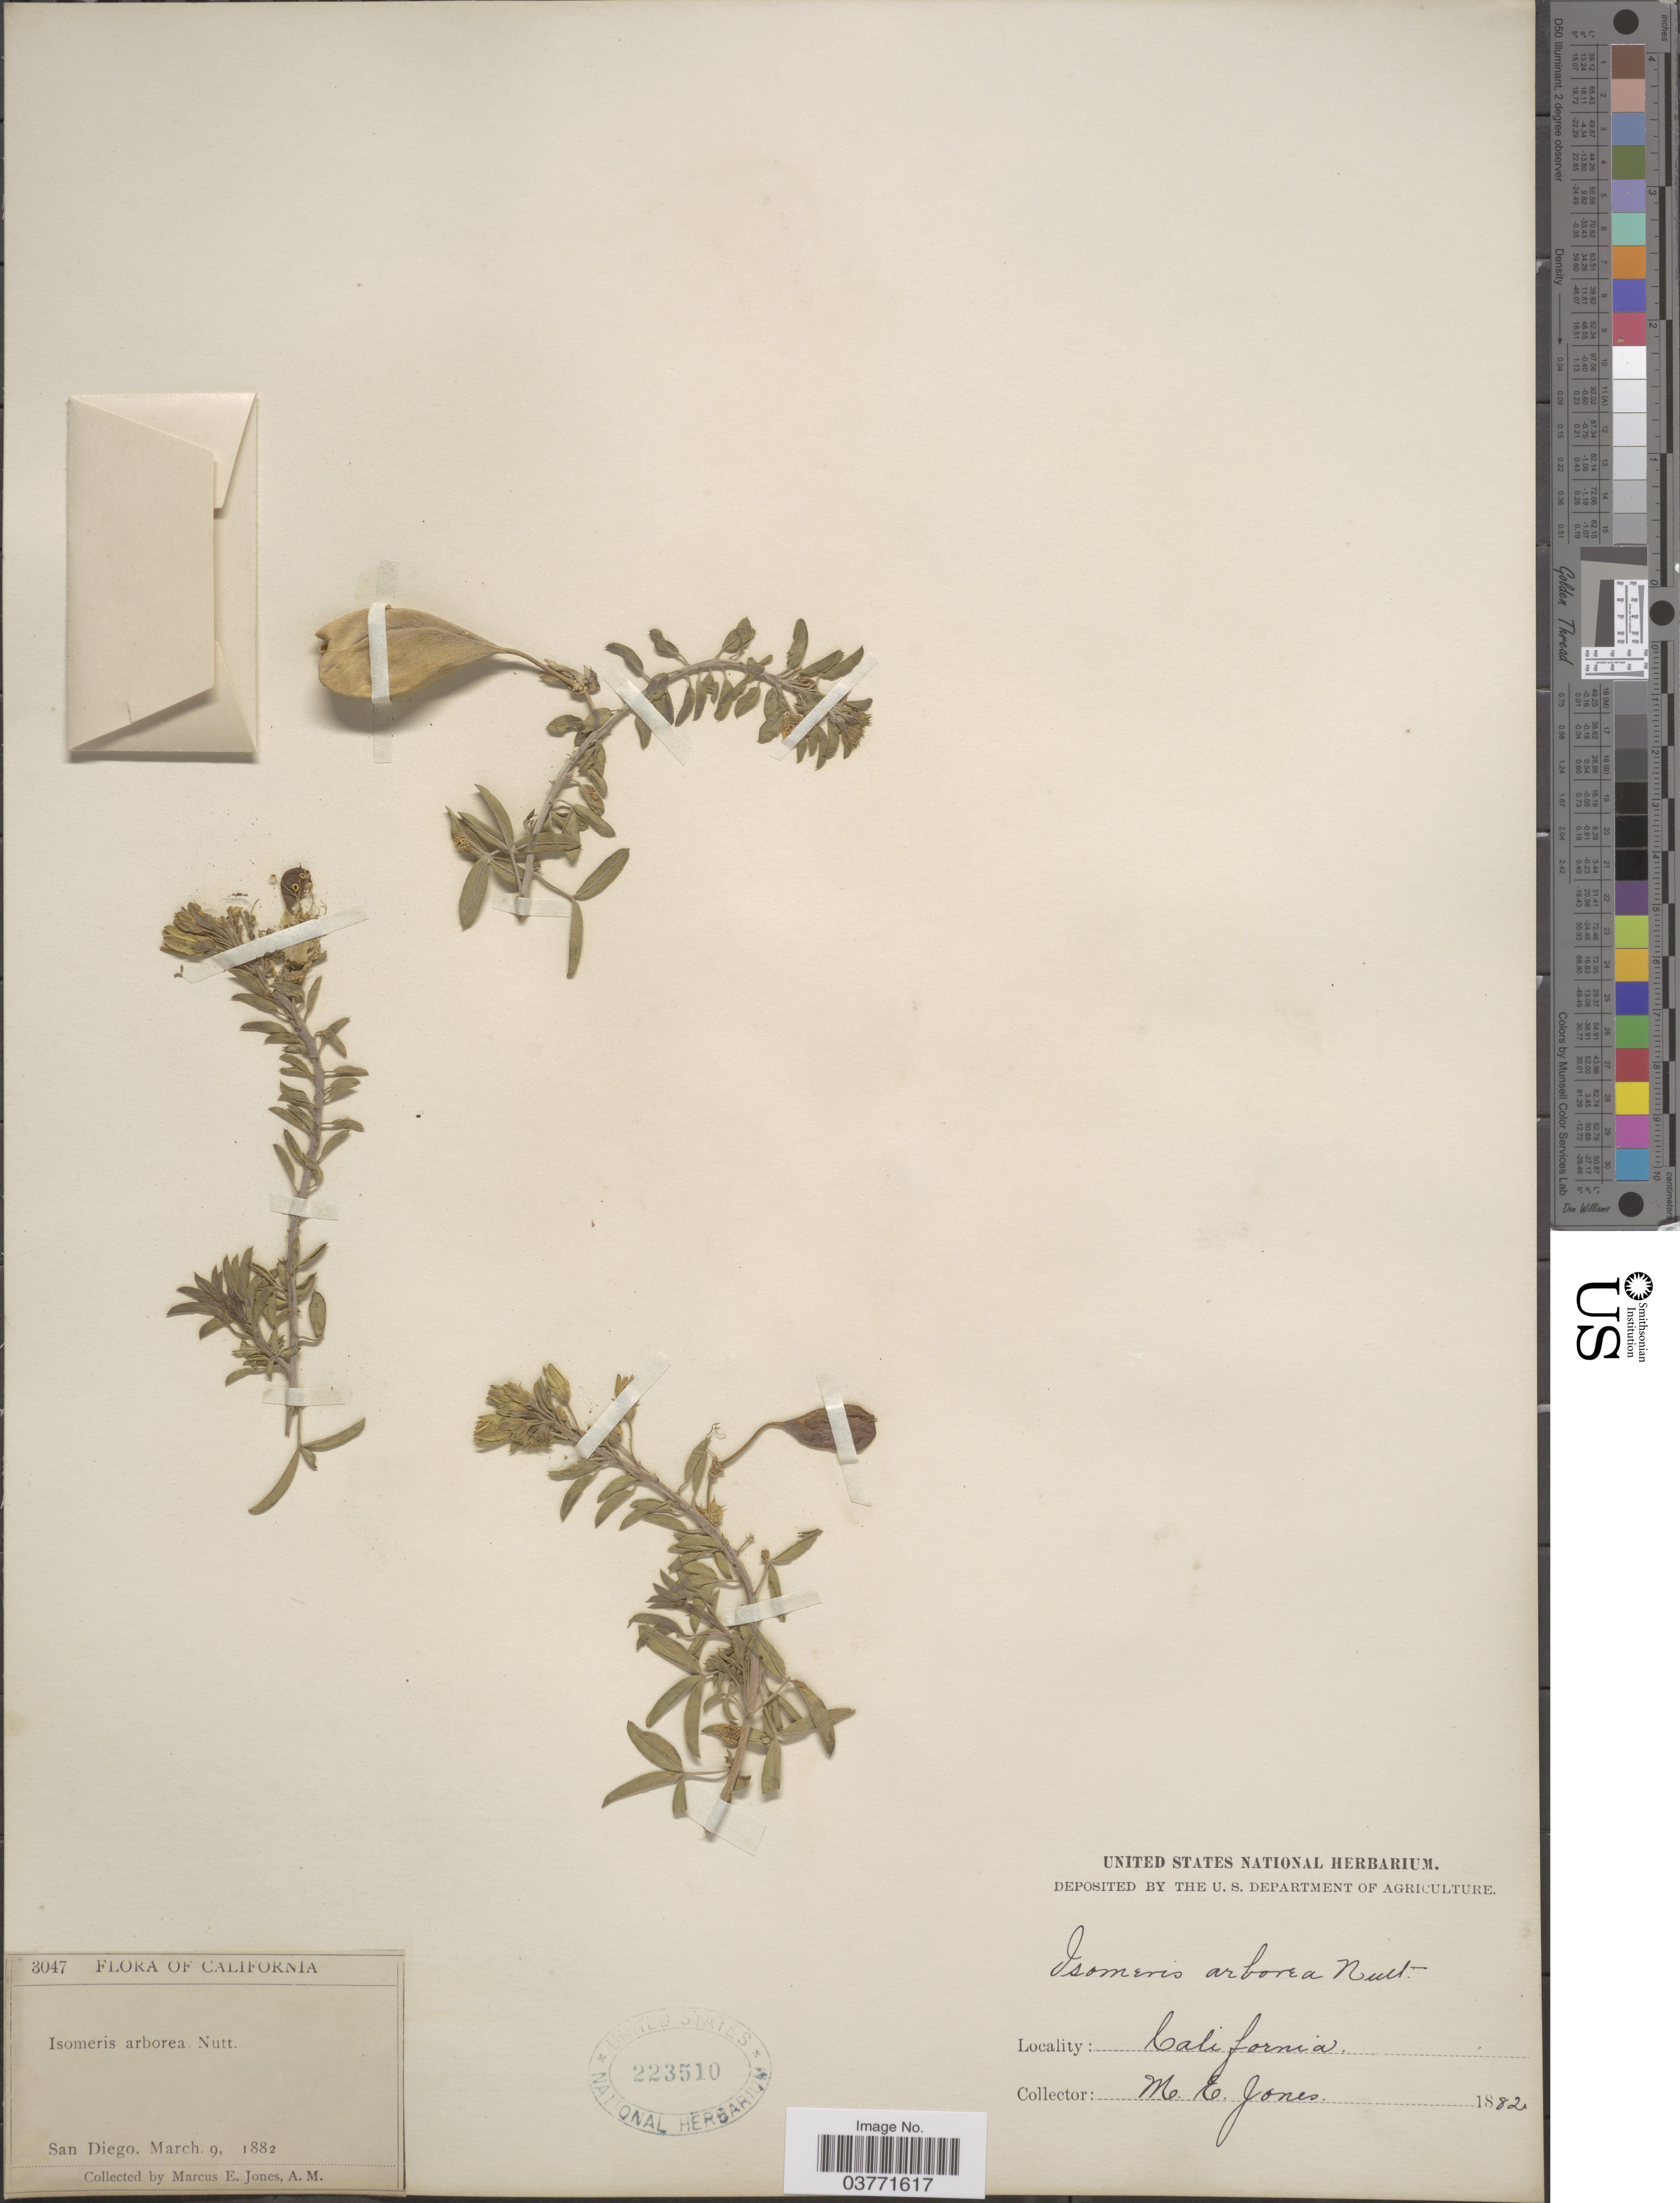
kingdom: Plantae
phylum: Tracheophyta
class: Magnoliopsida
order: Brassicales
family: Cleomaceae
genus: Cleomella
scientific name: Cleomella arborea var. arborea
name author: (Nutt.) Roalson & J.C. Hall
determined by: Strong, Mark T., (BOT), Smithsonian Institution - National Museum of Natural History (UNITED STATES)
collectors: M. E. Jones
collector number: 3047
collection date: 1882-03-09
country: United States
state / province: California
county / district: San Diego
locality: San Diego.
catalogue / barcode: US 223510